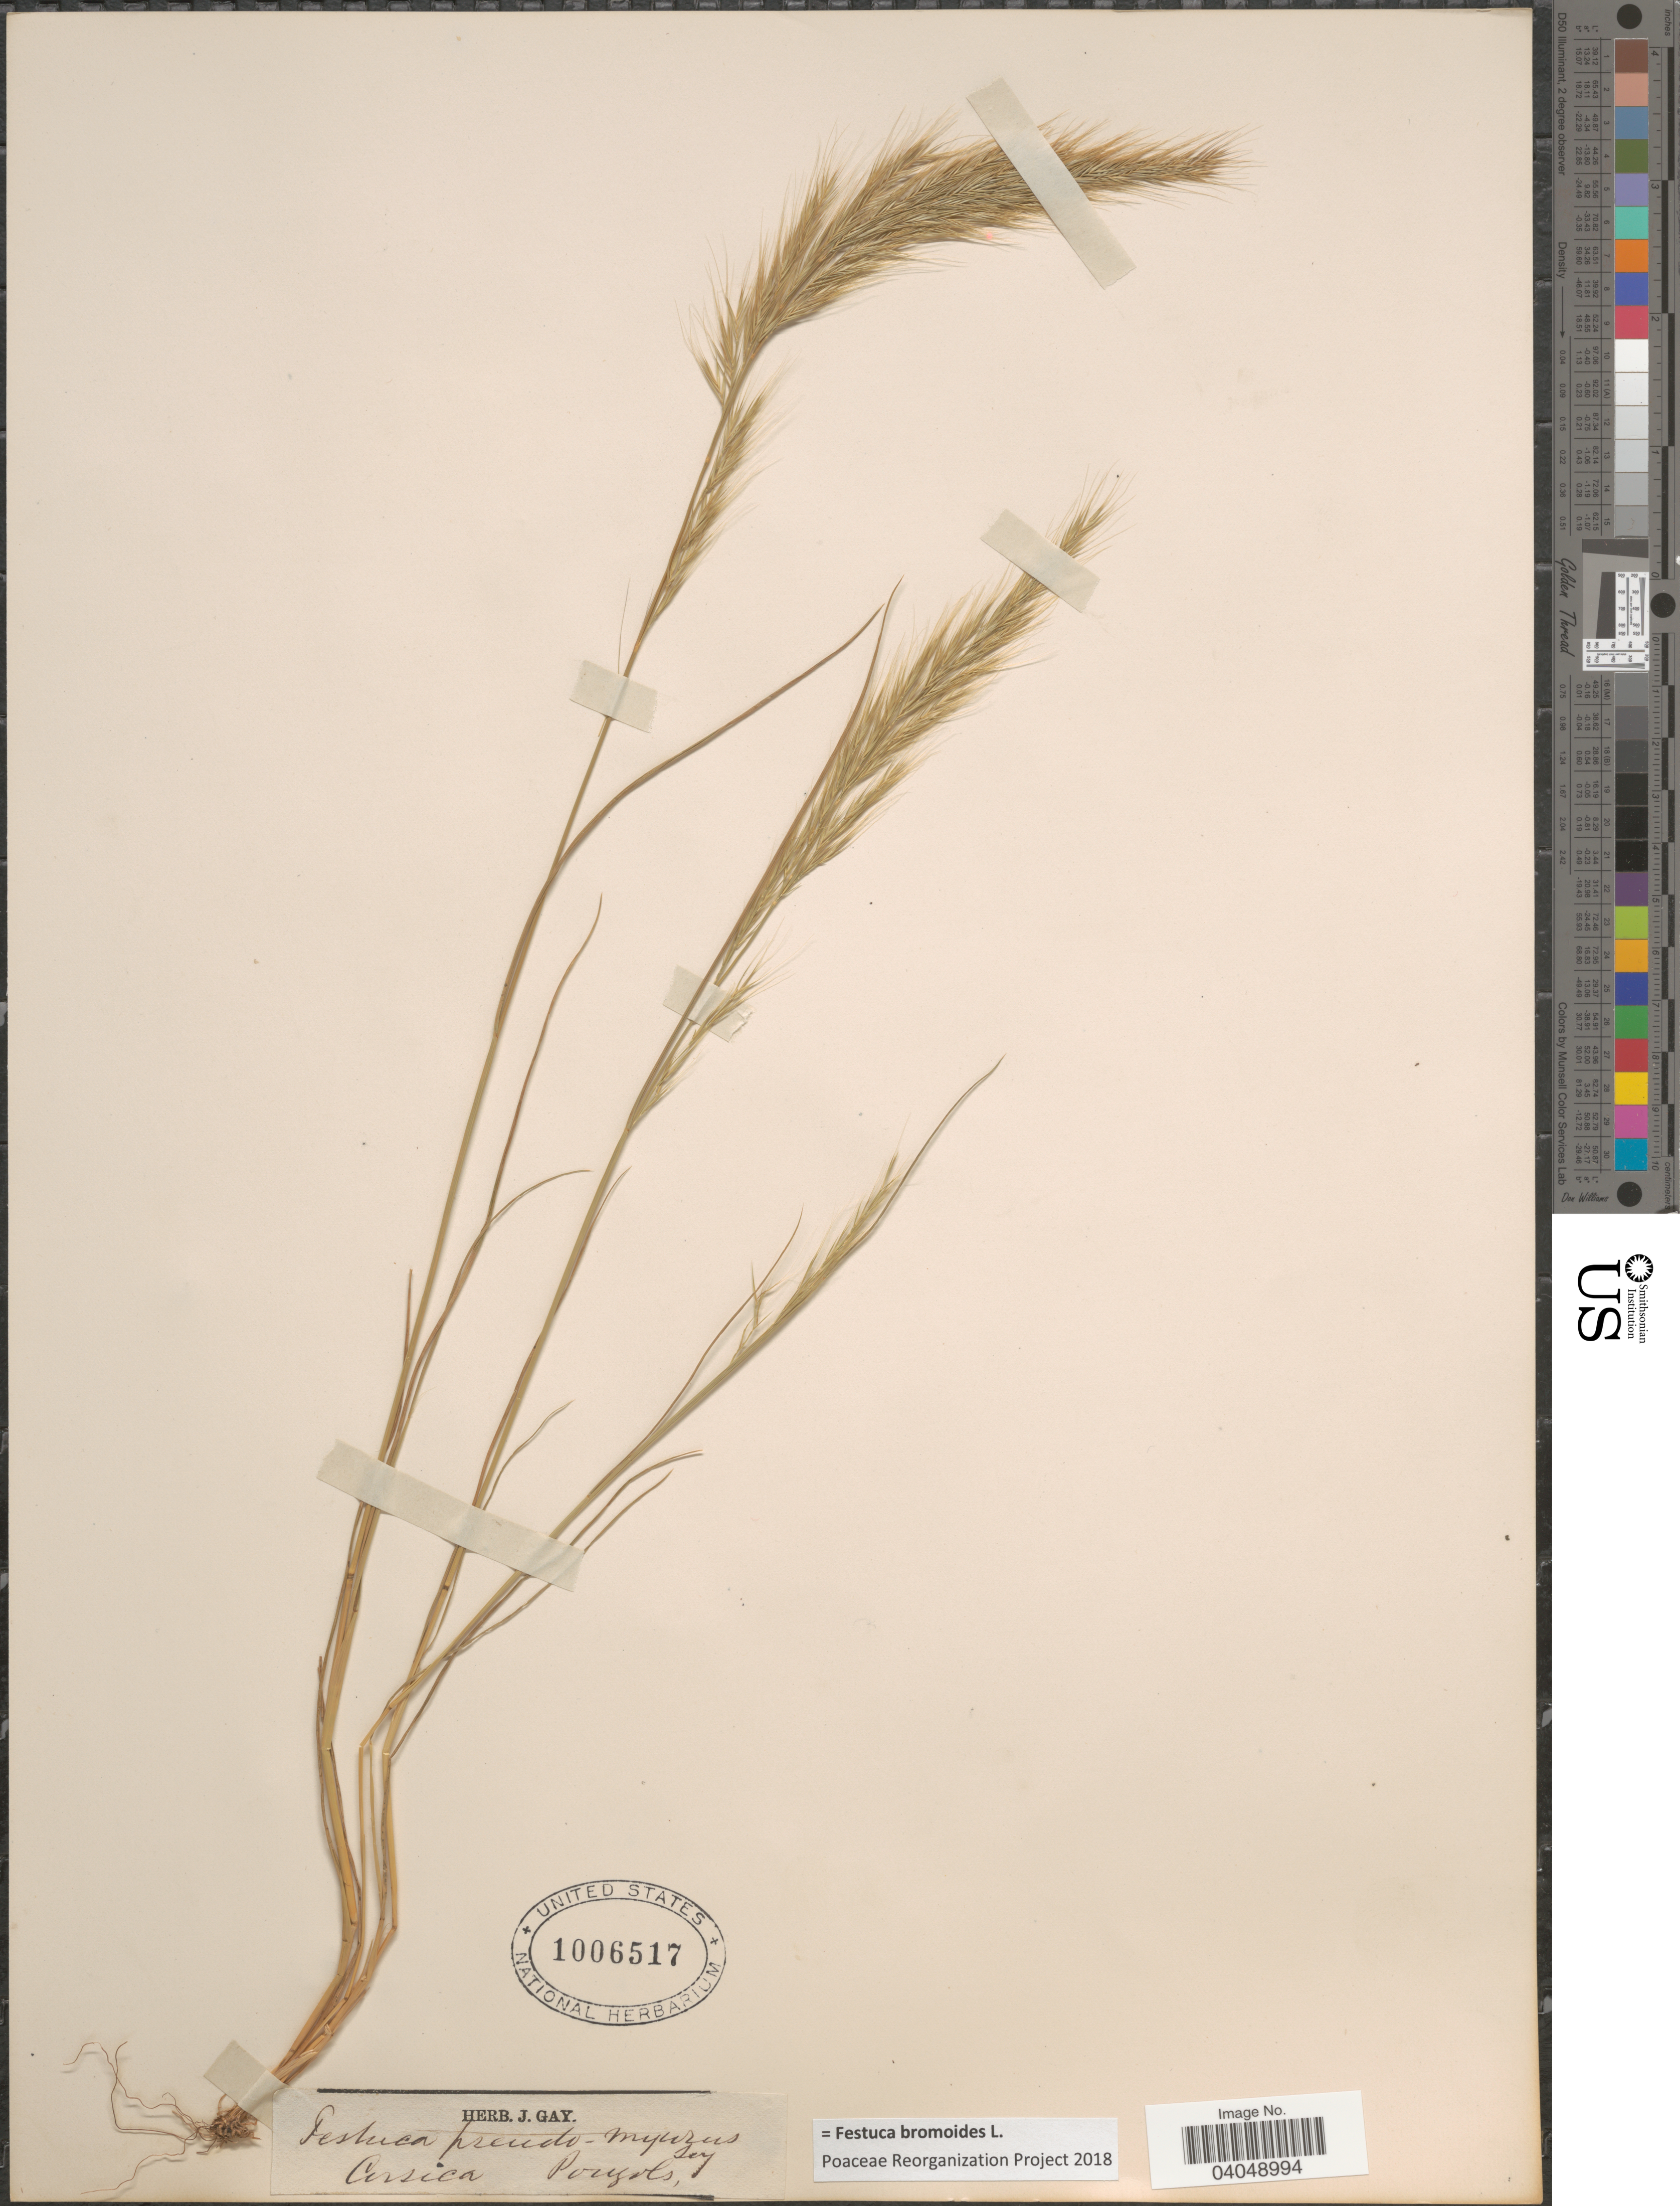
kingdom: Plantae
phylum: Tracheophyta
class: Liliopsida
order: Poales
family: Poaceae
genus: Festuca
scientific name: Festuca bromoides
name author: L.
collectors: ex herb. J. Gay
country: France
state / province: Corsica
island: Corse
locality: Pouzols.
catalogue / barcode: US 1006517